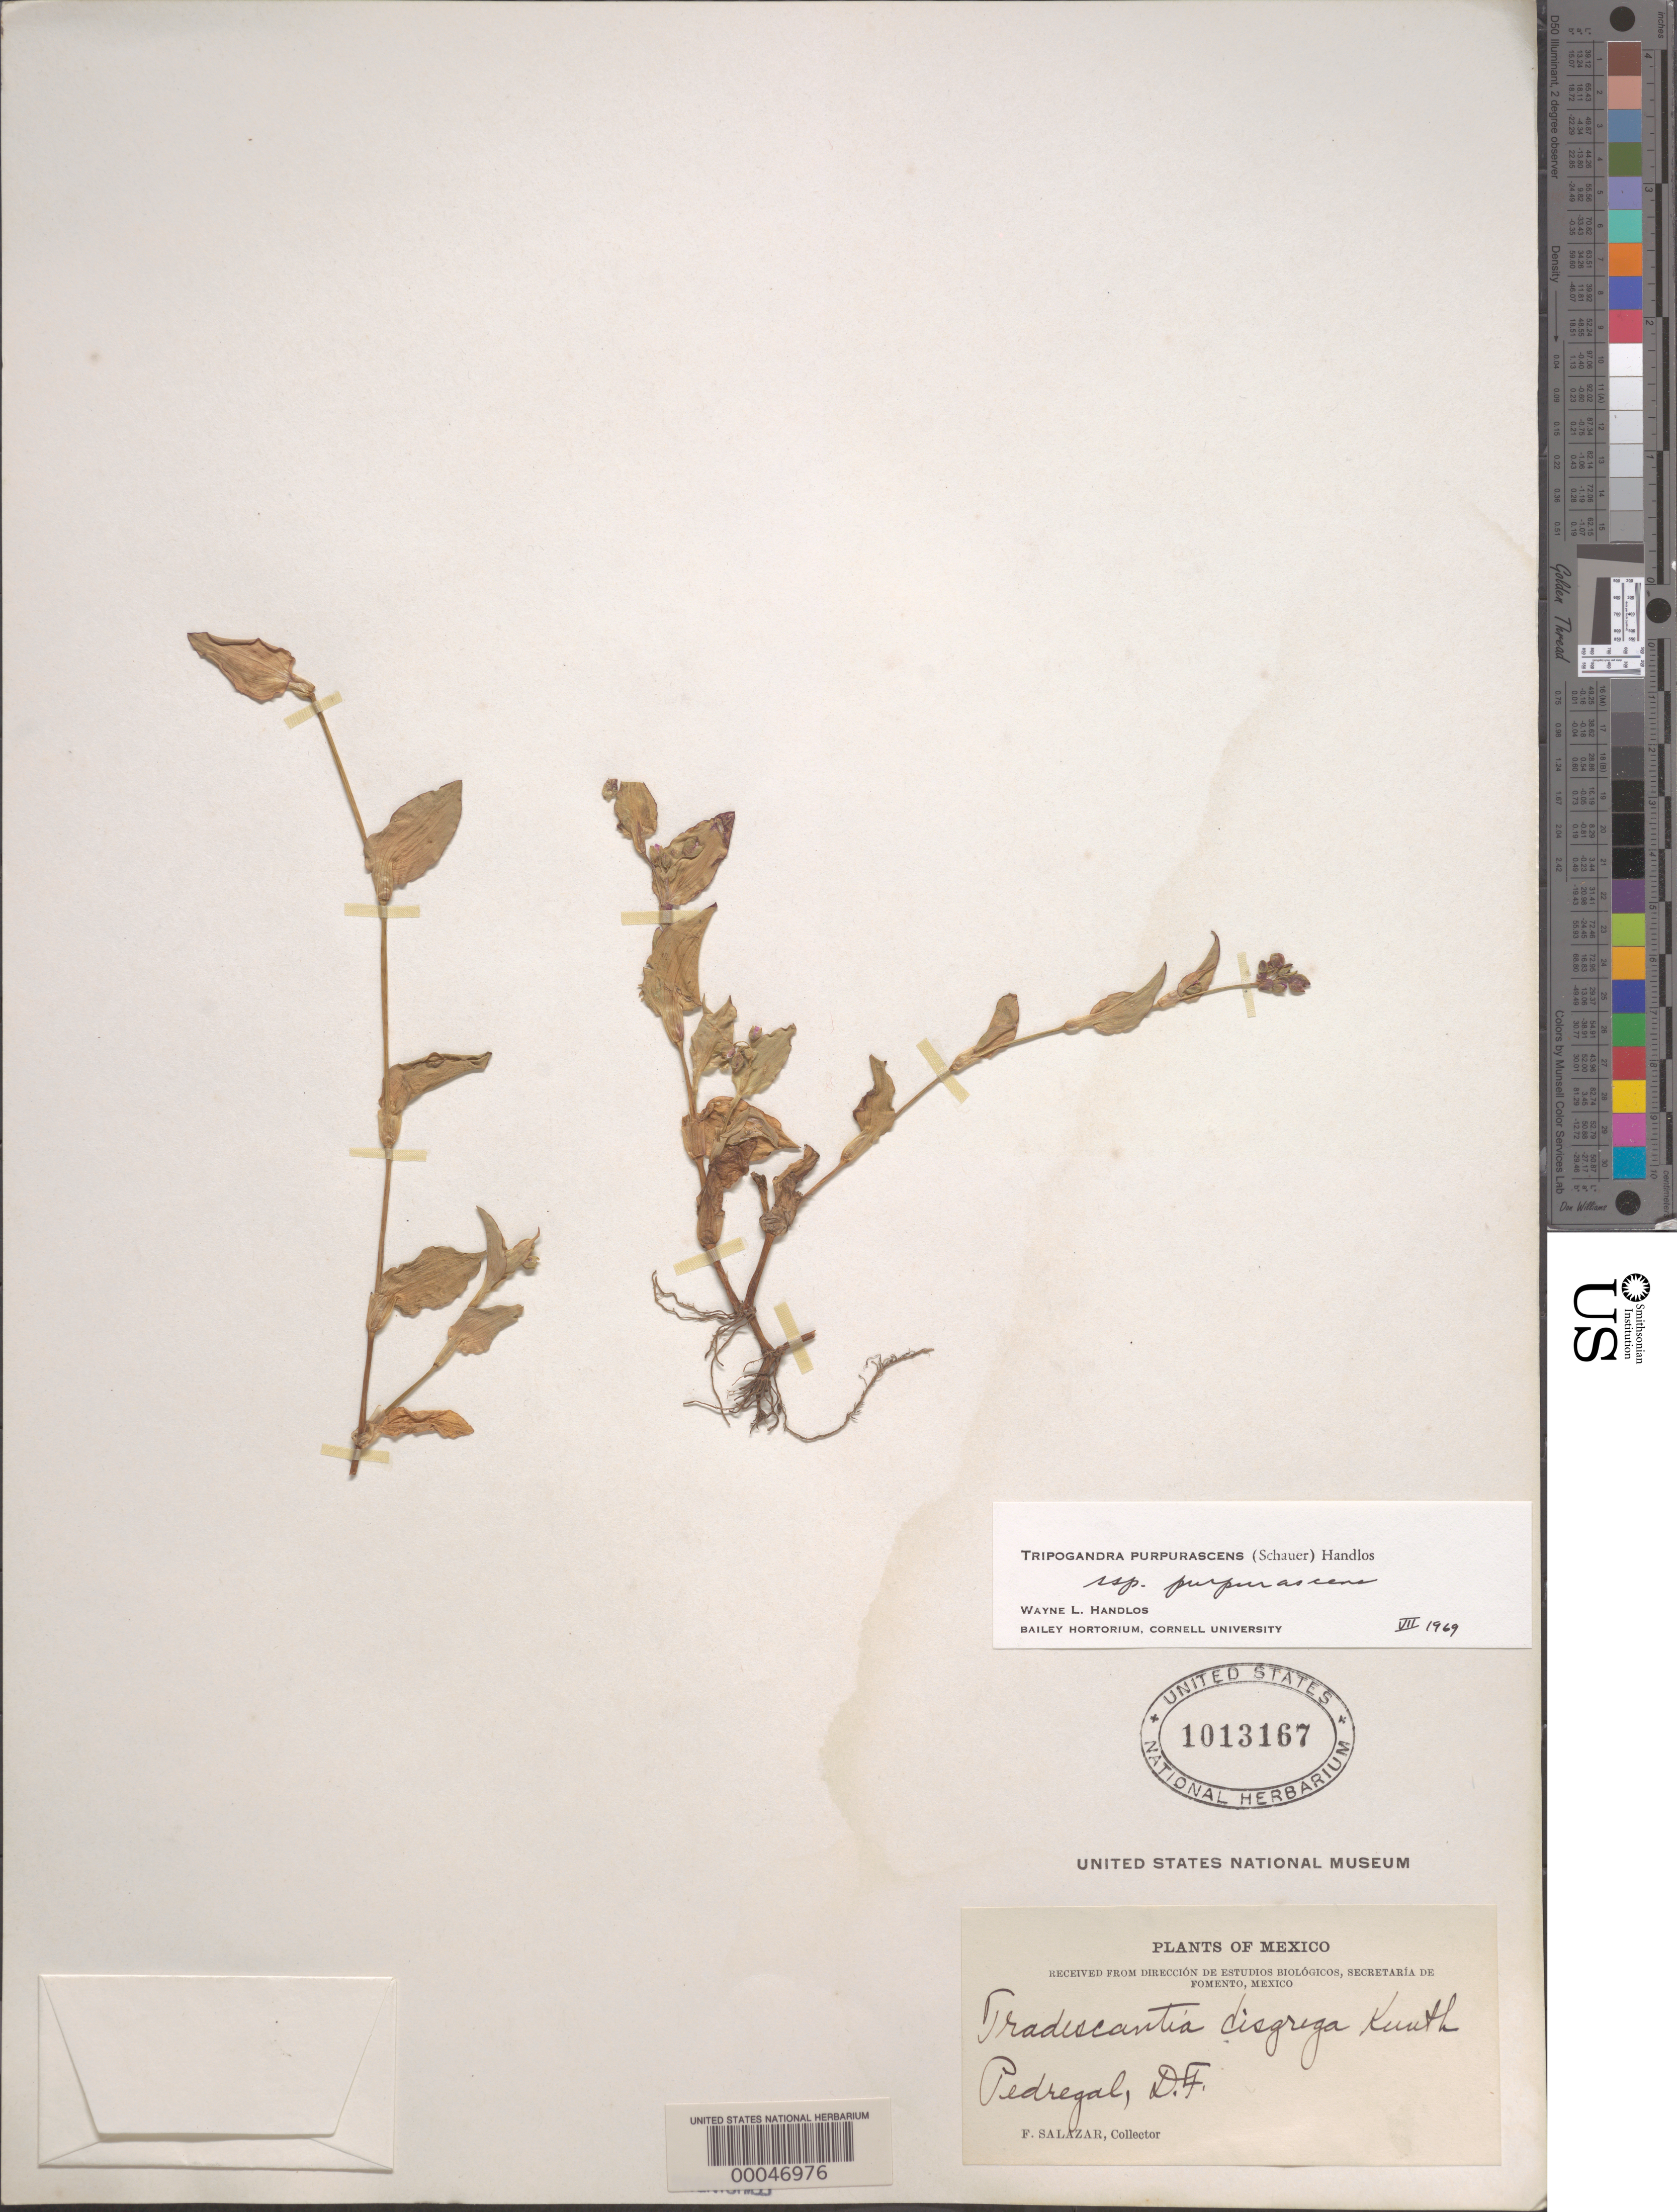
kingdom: Plantae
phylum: Tracheophyta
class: Liliopsida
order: Commelinales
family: Commelinaceae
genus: Tripogandra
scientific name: Tripogandra purpurascens subsp. purpurascens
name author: (S. Schauer) Handlos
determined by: Handlos, W. L.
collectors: F. Salazar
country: Mexico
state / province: Distrito Federal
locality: Pedregal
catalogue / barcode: US 1013167